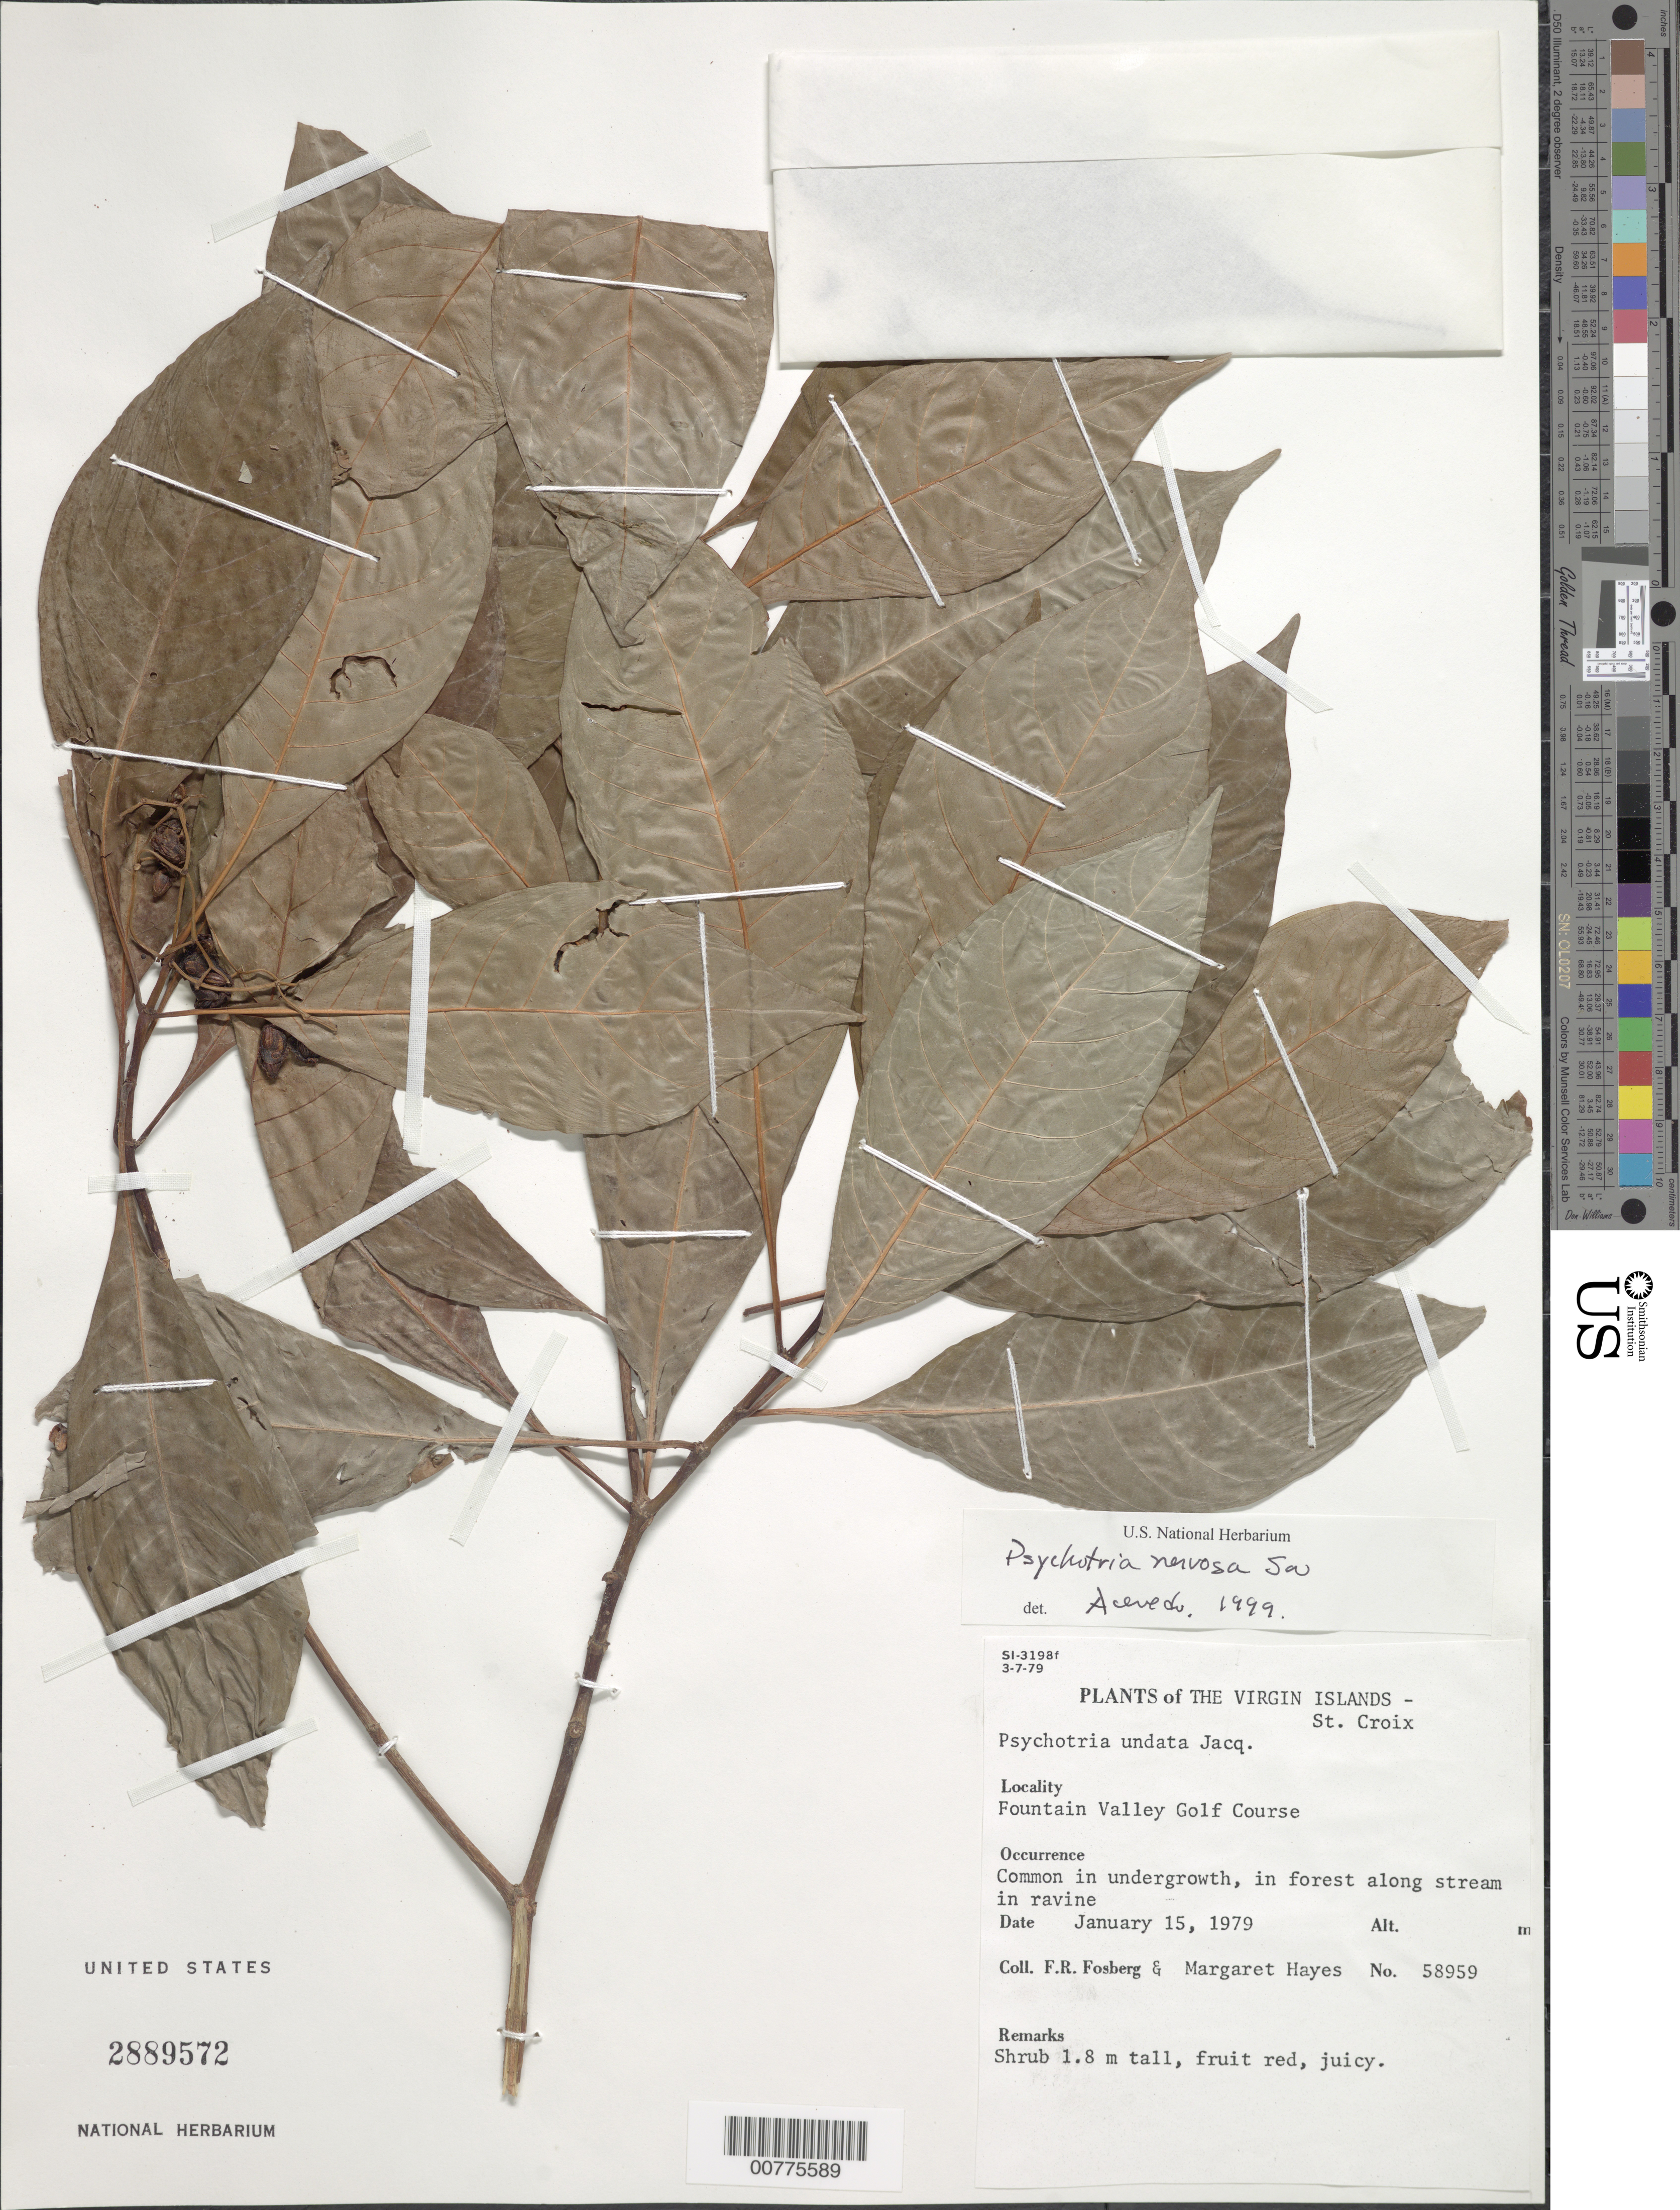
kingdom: Plantae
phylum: Tracheophyta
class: Magnoliopsida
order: Gentianales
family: Rubiaceae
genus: Psychotria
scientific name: Psychotria nervosa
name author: Sw.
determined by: Acevedo-Rodríguez, P., (BOT), Smithsonian Institution - National Museum of Natural History (UNITED STATES)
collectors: F. R. Fosberg & M. Hayes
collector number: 58959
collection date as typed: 15 Jan 1979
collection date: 1979-01-15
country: U.S. Virgin Islands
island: St. Croix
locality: Fountain Valley Golf Course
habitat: Common in undergrowth, in forest along stream in ravine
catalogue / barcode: US 2889572